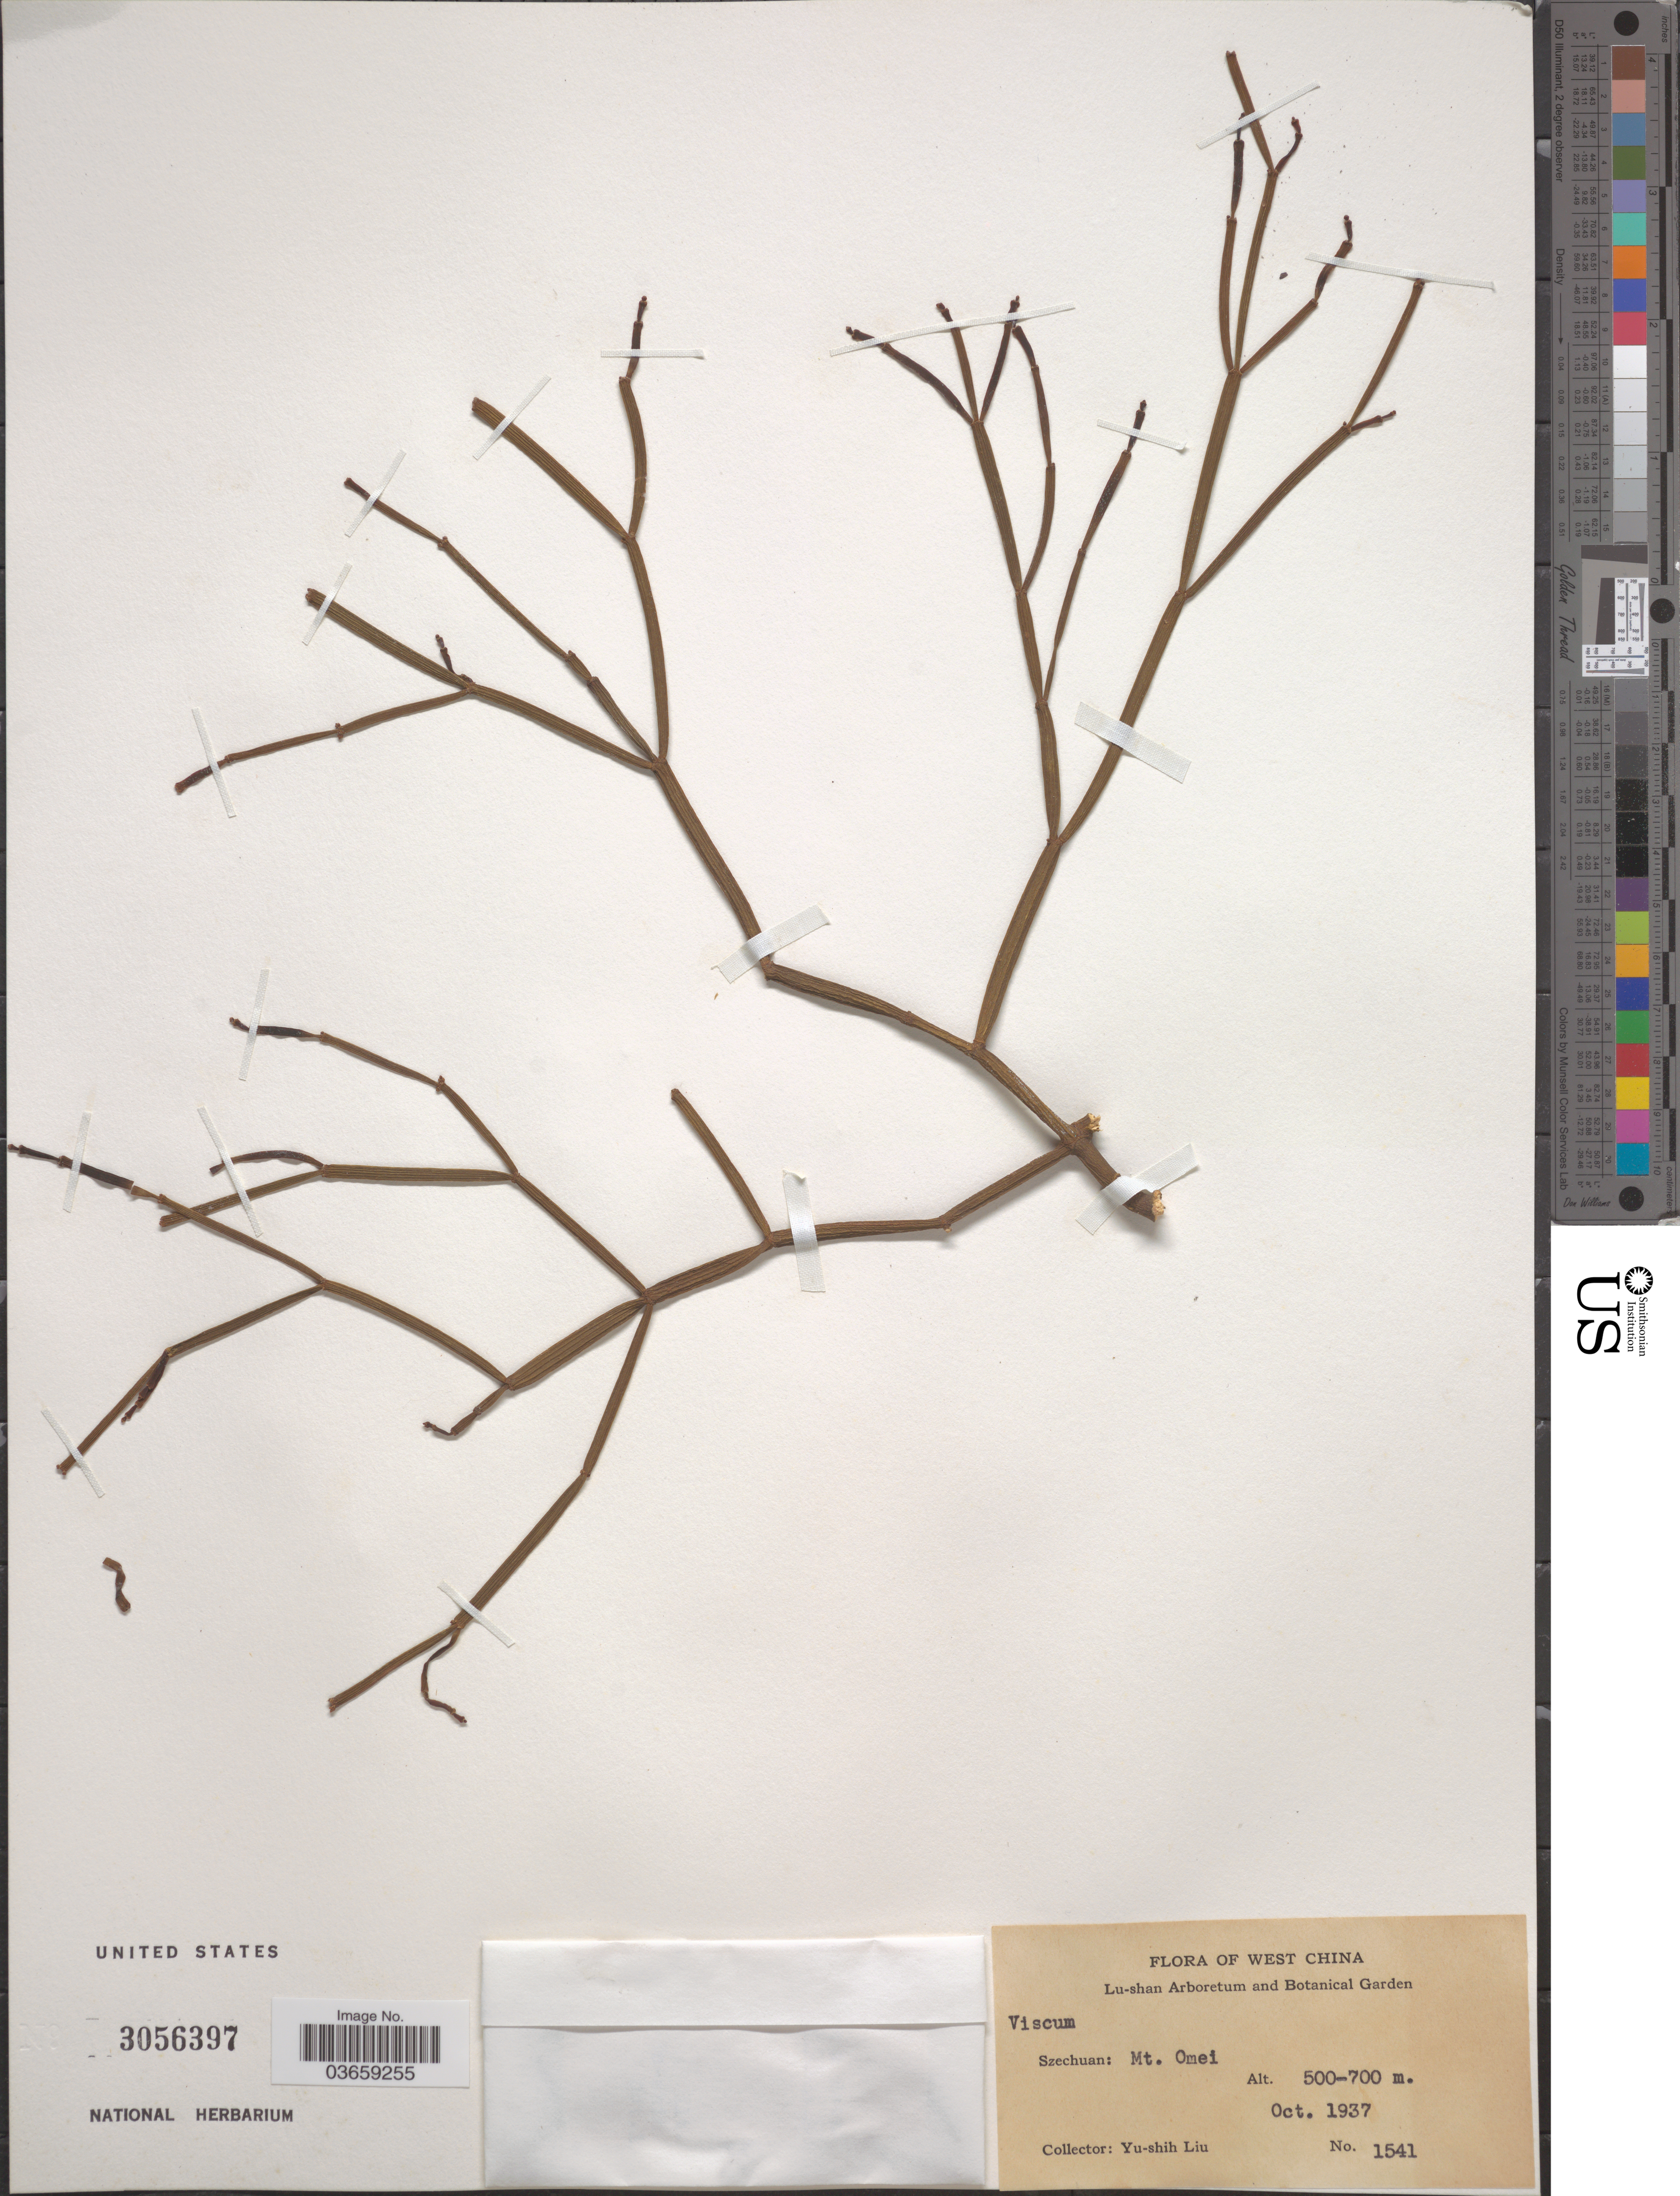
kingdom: Plantae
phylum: Tracheophyta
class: Magnoliopsida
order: Santalales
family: Viscaceae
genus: Viscum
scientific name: Viscum sp.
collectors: Y.-S. Liu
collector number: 1541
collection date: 1937-10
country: China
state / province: Sichuan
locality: West China. Szechuan: Mt. Omei.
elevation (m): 500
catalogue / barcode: US 3056397